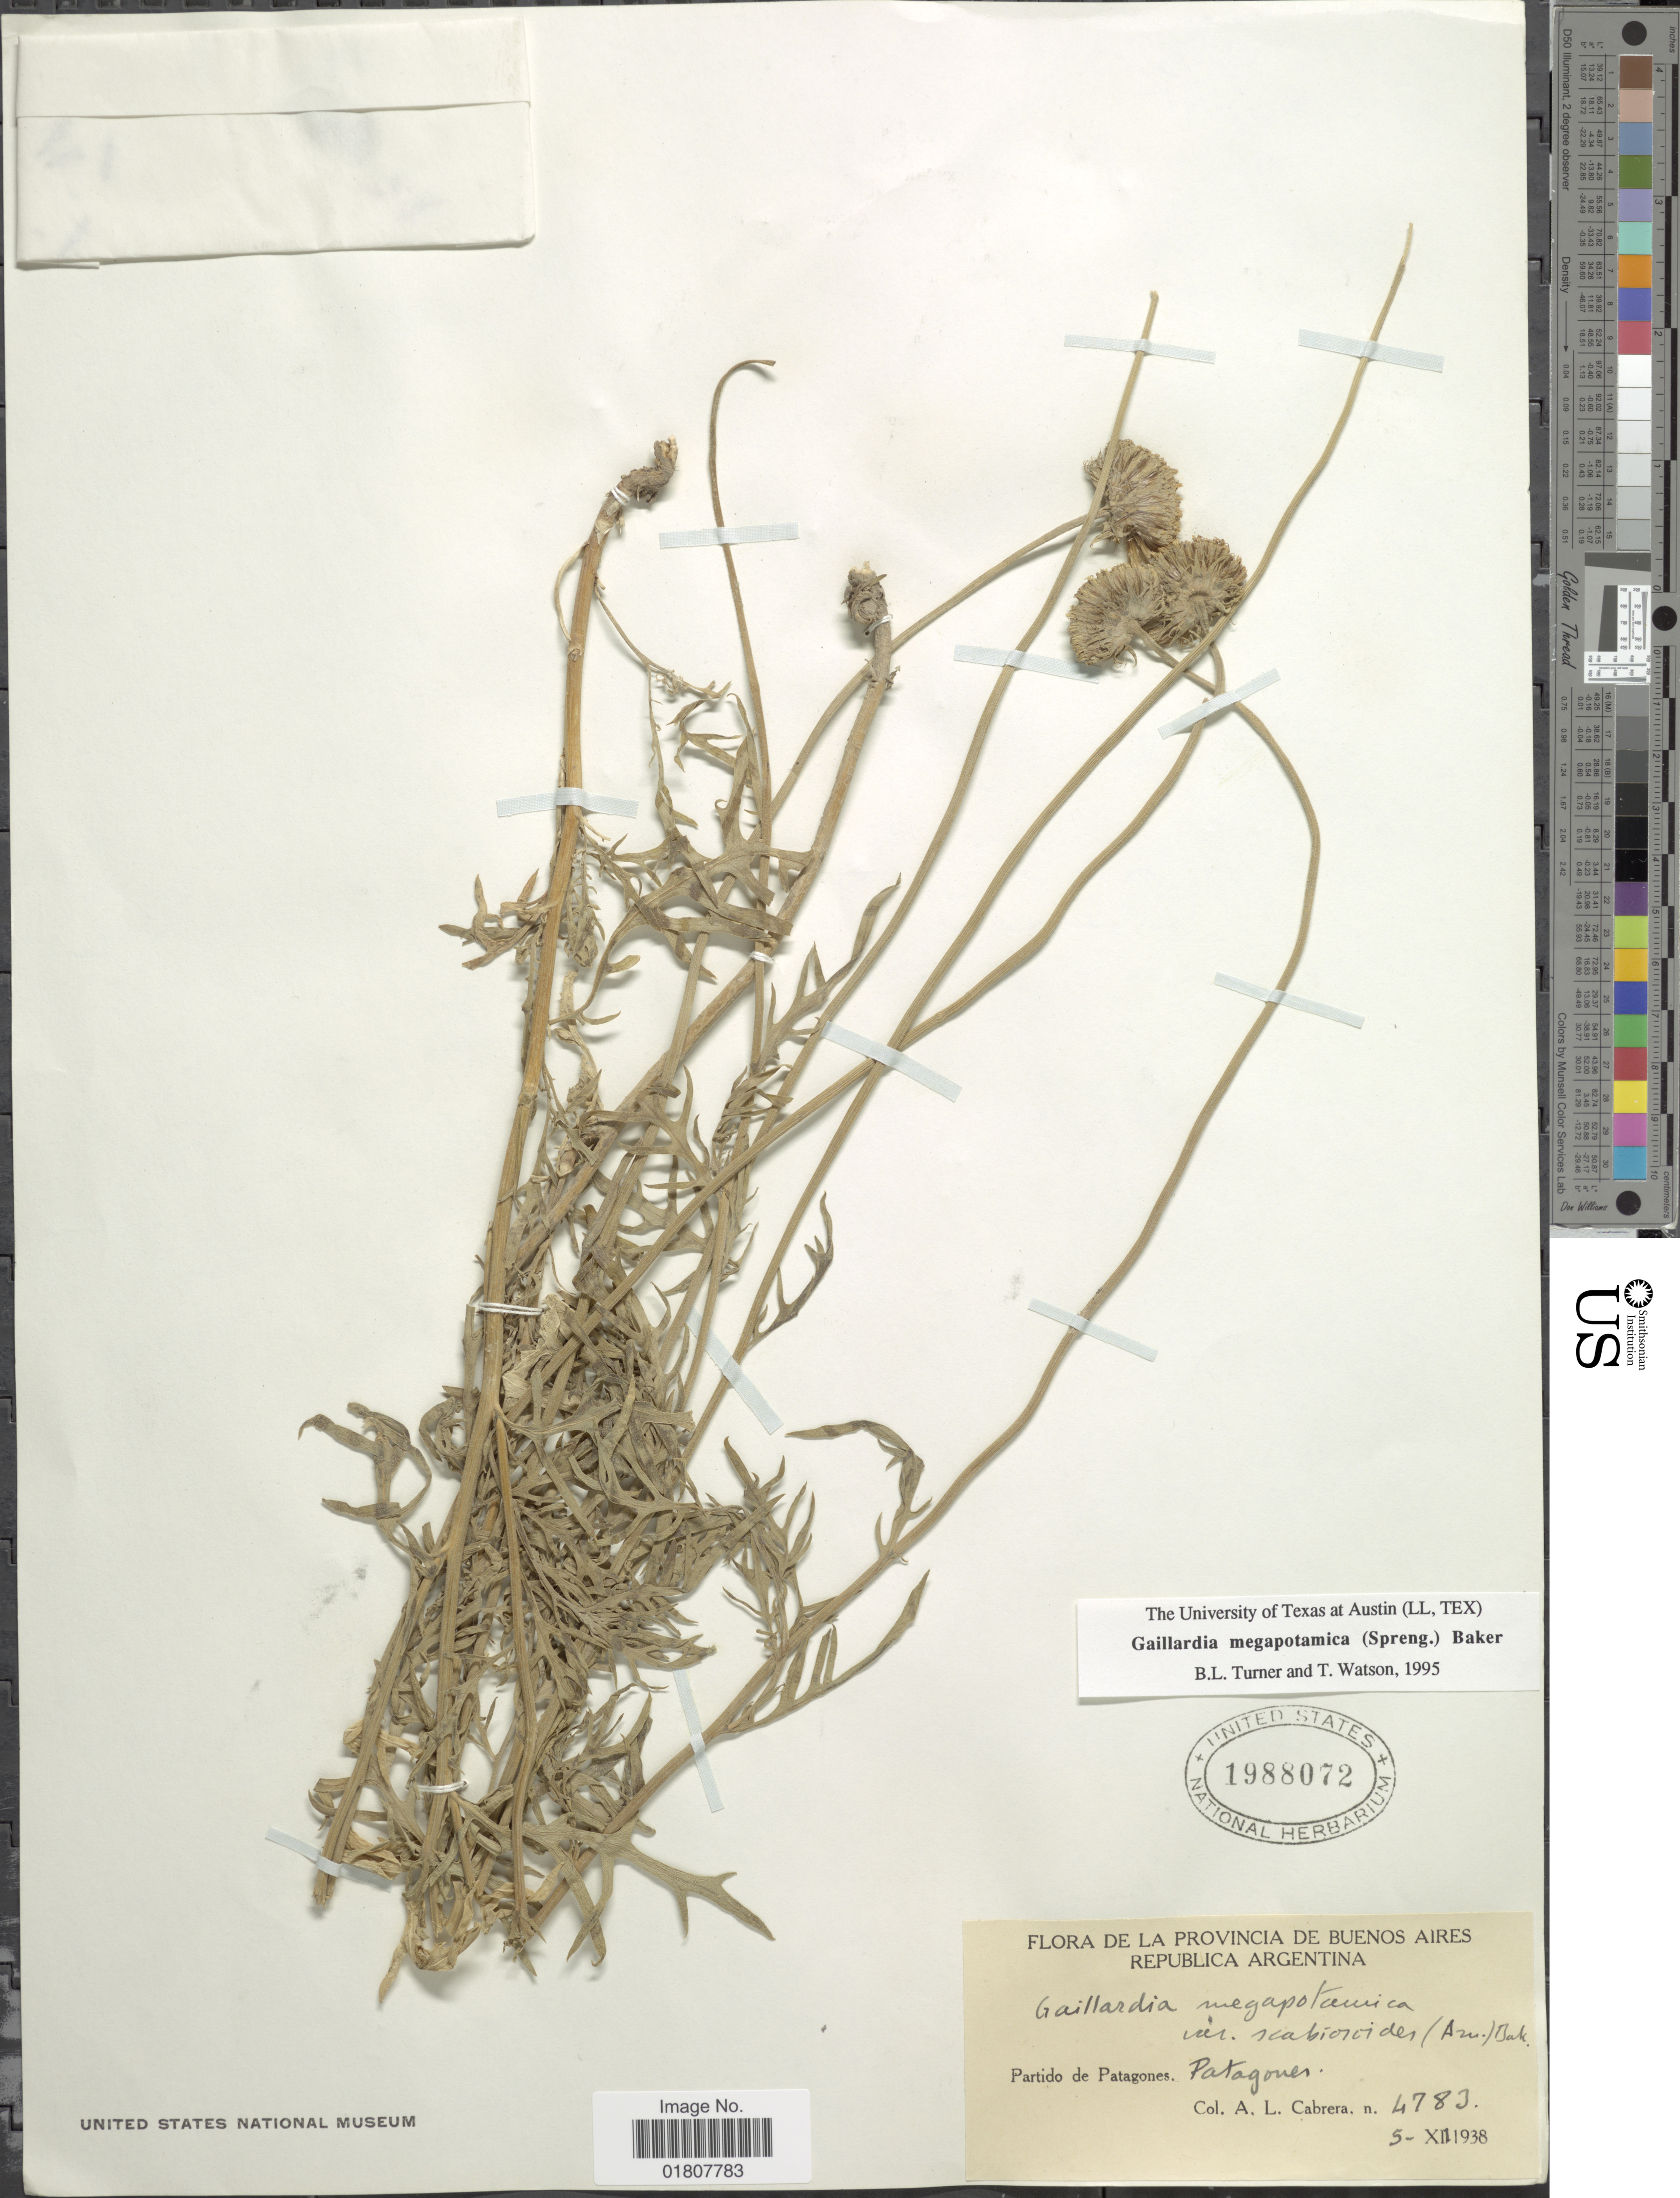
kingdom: Plantae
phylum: Tracheophyta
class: Magnoliopsida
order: Asterales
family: Asteraceae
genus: Gaillardia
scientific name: Gaillardia megapotamica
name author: (Spreng.) Baker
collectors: A. L. Cabrera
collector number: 478J*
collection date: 1938-12-05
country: Argentina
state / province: Buenos Aires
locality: Republica Argentina, Partido de Patagones, Patagones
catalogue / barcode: US 1988072